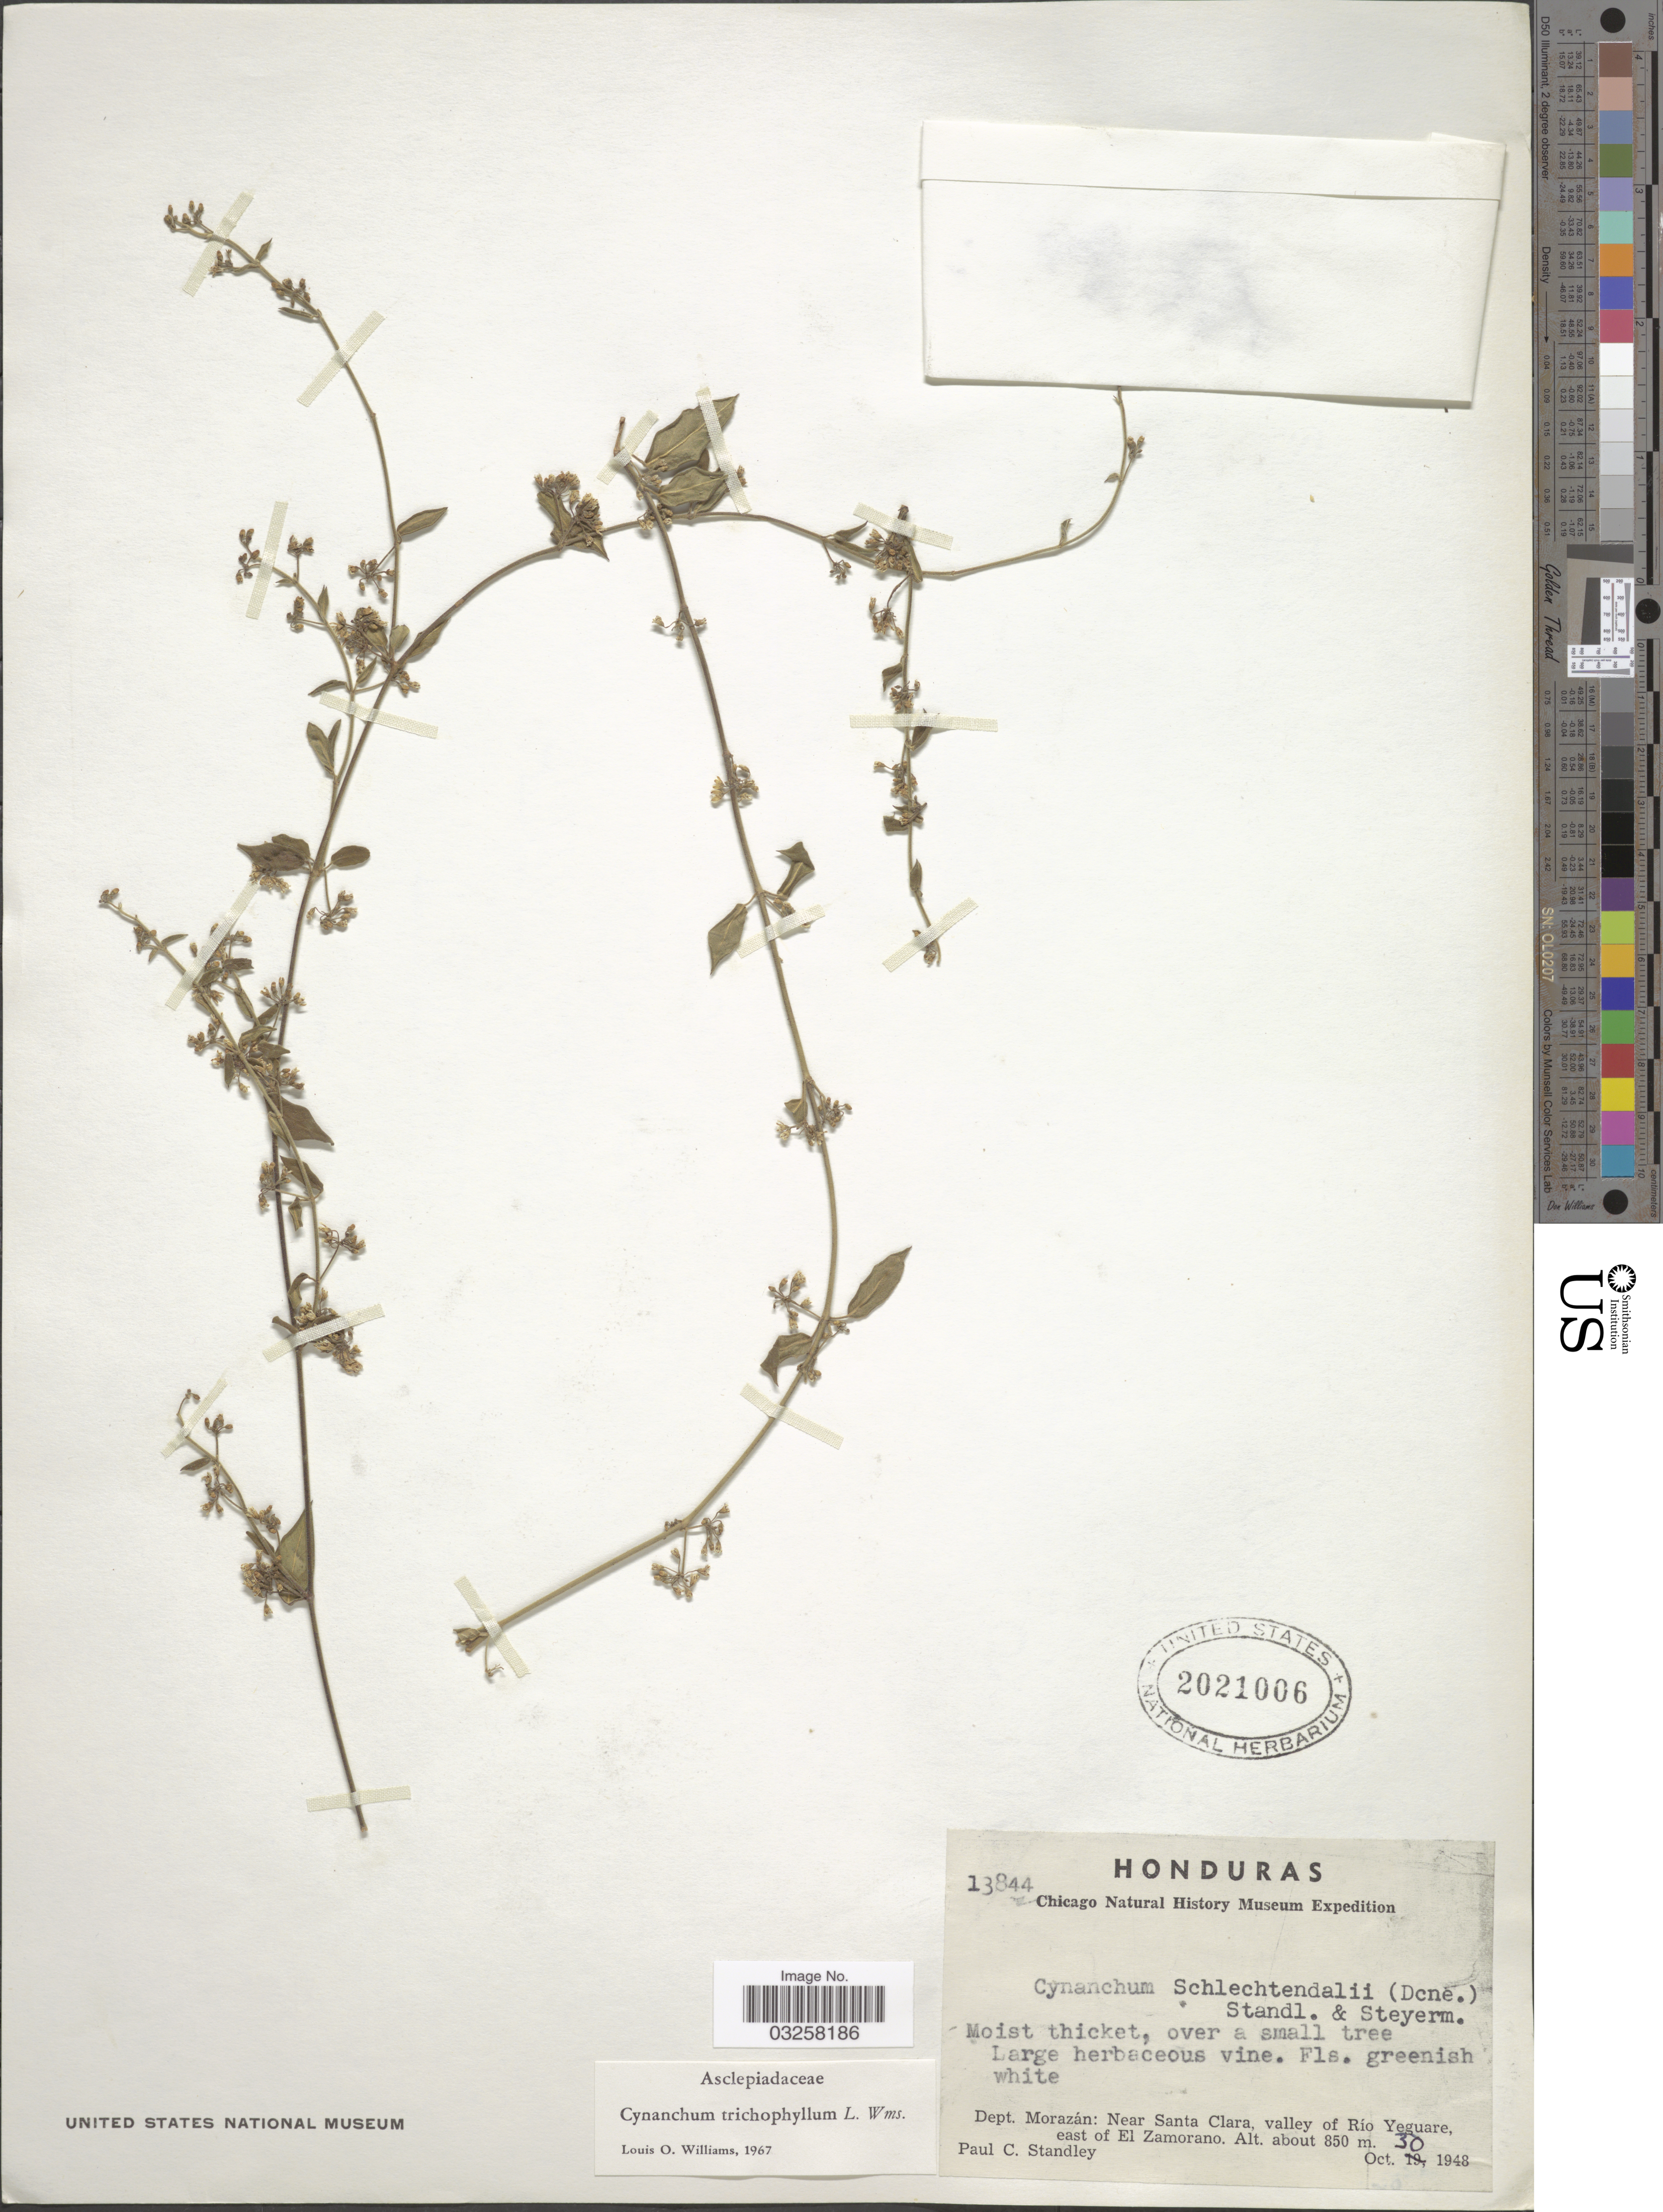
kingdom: Plantae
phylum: Tracheophyta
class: Magnoliopsida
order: Gentianales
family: Apocynaceae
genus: Metastelma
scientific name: Metastelma schlechtendalii var. trichophyllum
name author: (L.O. Williams) Liede & Meve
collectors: P. C. Standley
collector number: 13844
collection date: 1948-10-30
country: Honduras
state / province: Fco. Morazán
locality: Dept. Morazán: Near Santa Clara, valley of Río Yeguare, east of El Zamorano.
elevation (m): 850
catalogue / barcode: US 2021006